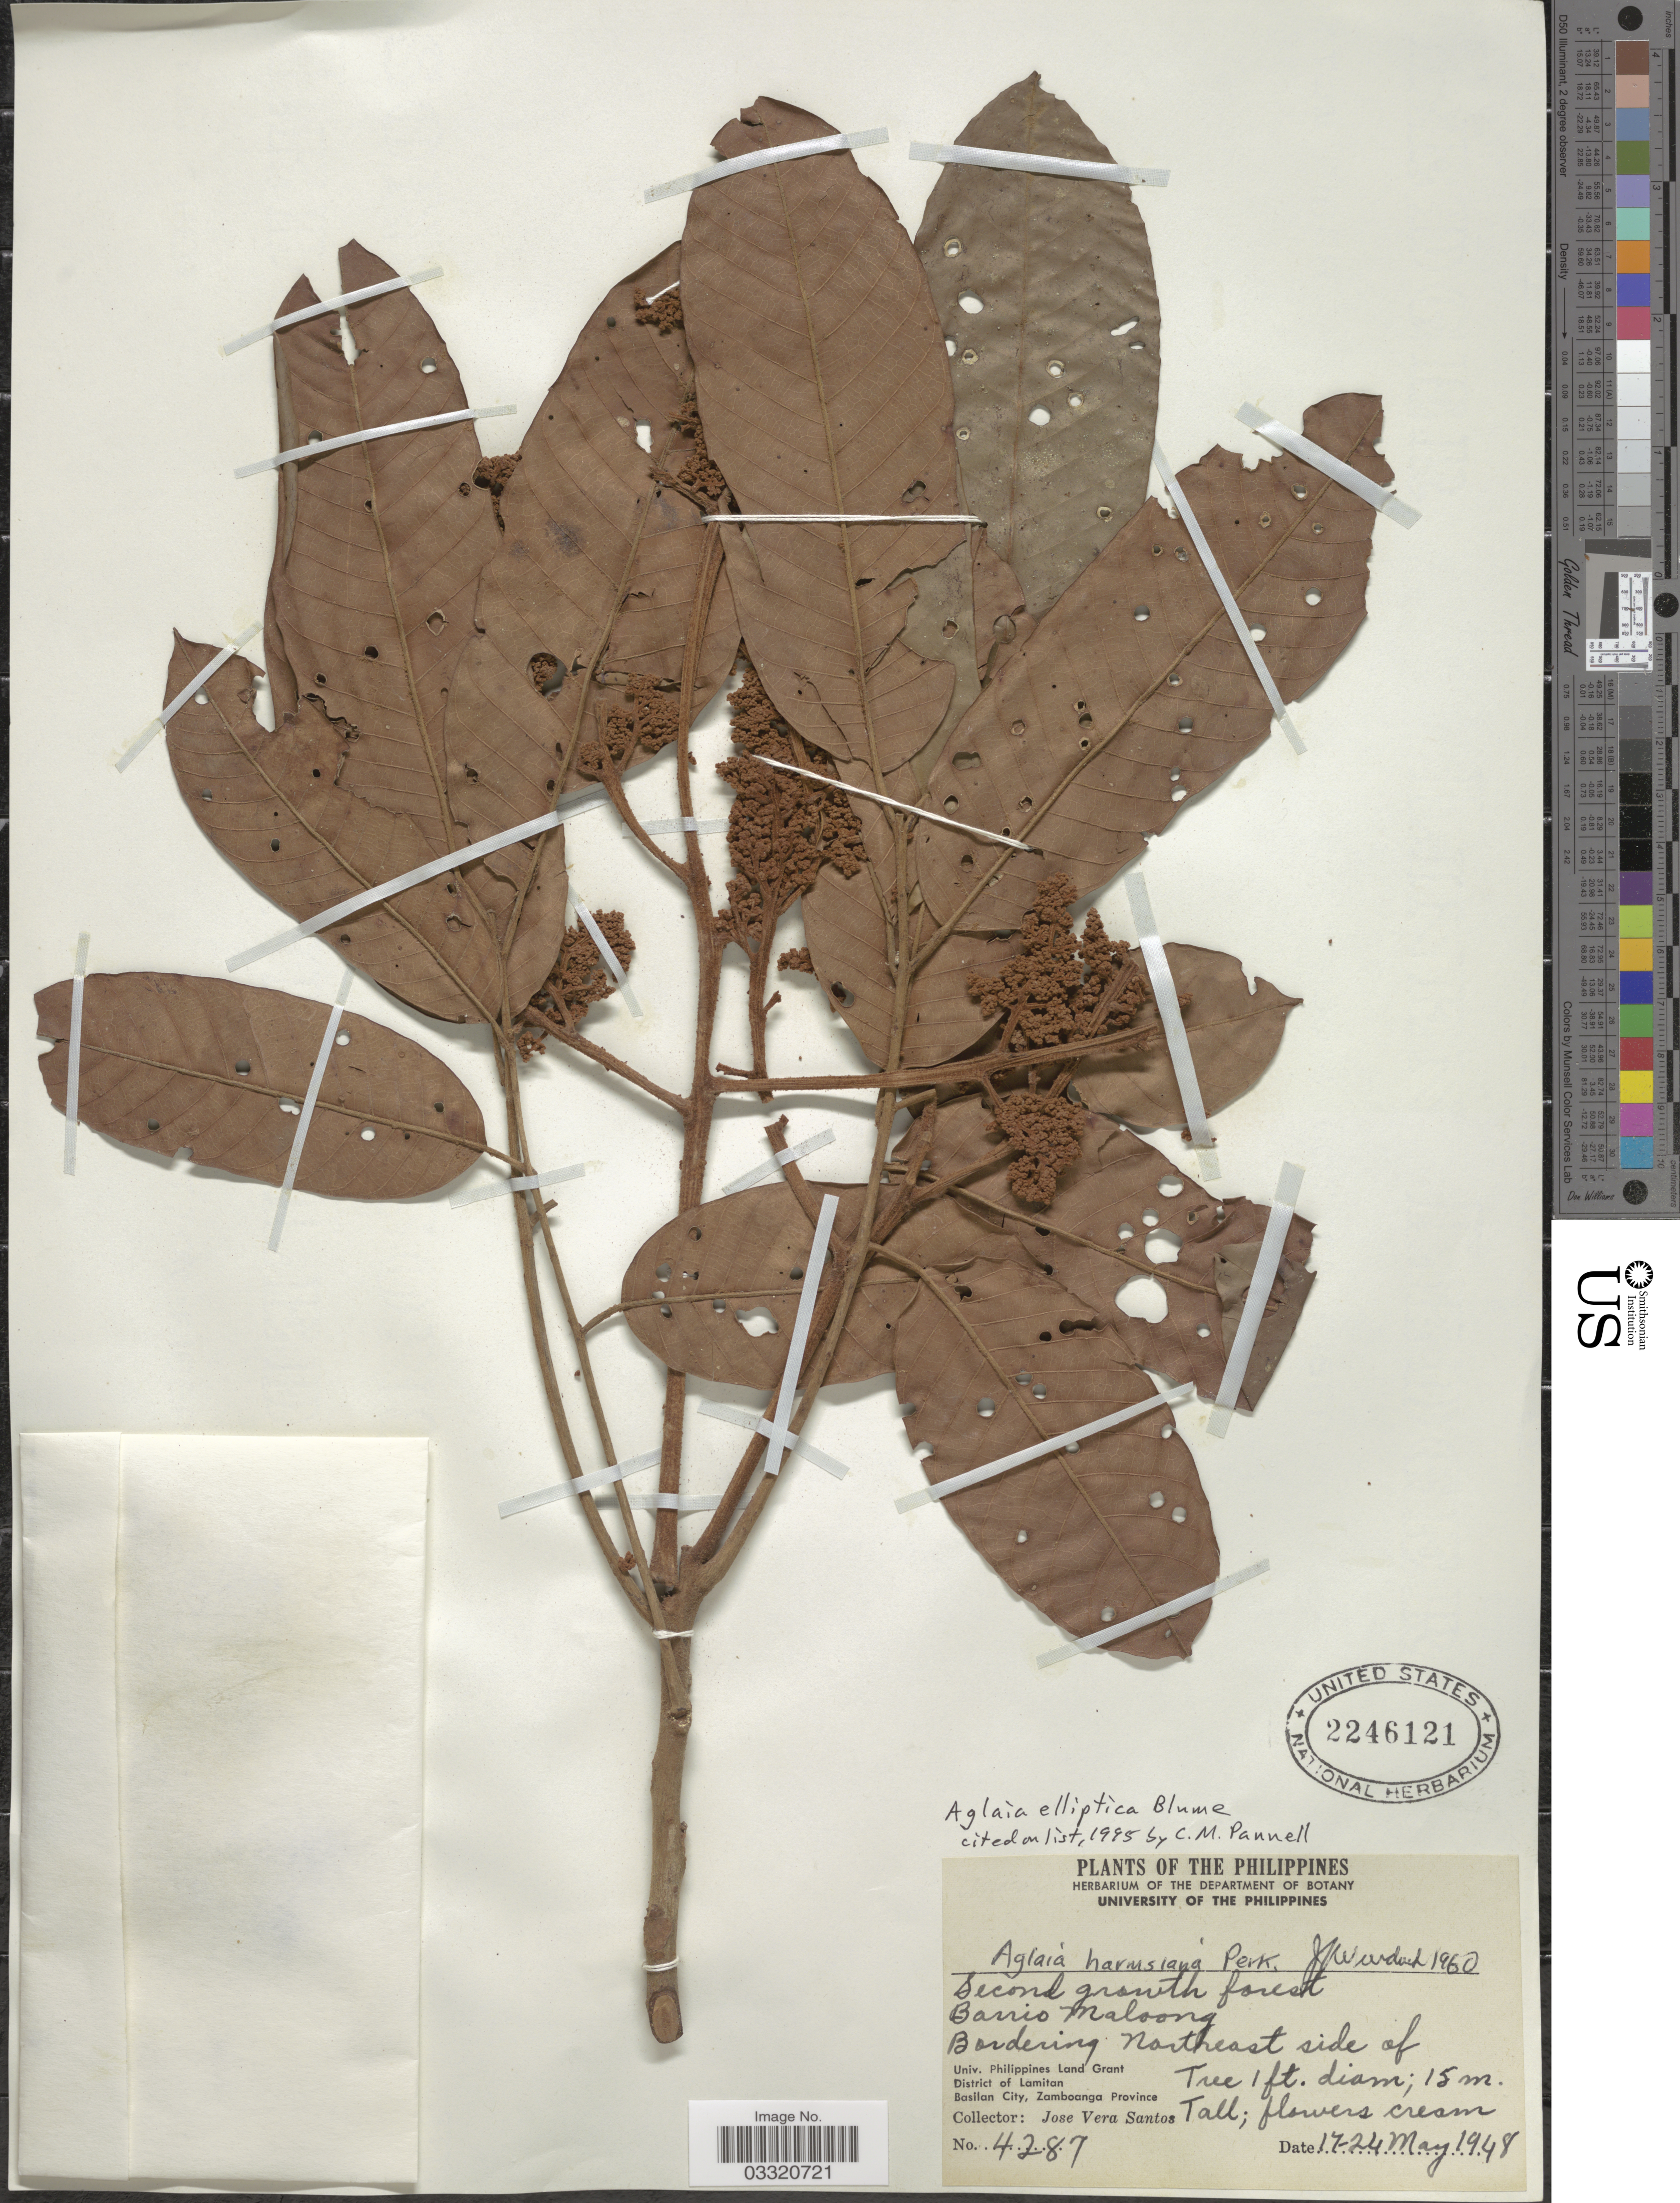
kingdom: Plantae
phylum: Tracheophyta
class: Magnoliopsida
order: Sapindales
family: Meliaceae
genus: Aglaia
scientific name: Aglaia elliptica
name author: Blume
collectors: J. Santos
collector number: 4287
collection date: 1948-05-17/1948-05-24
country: Philippines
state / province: Muslim Mindanao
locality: Barrio Maloong [unsure placement]. Bordering northeast side. District of Lamitan, Basilan City, Zamboanga Province.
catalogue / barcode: US 2246121